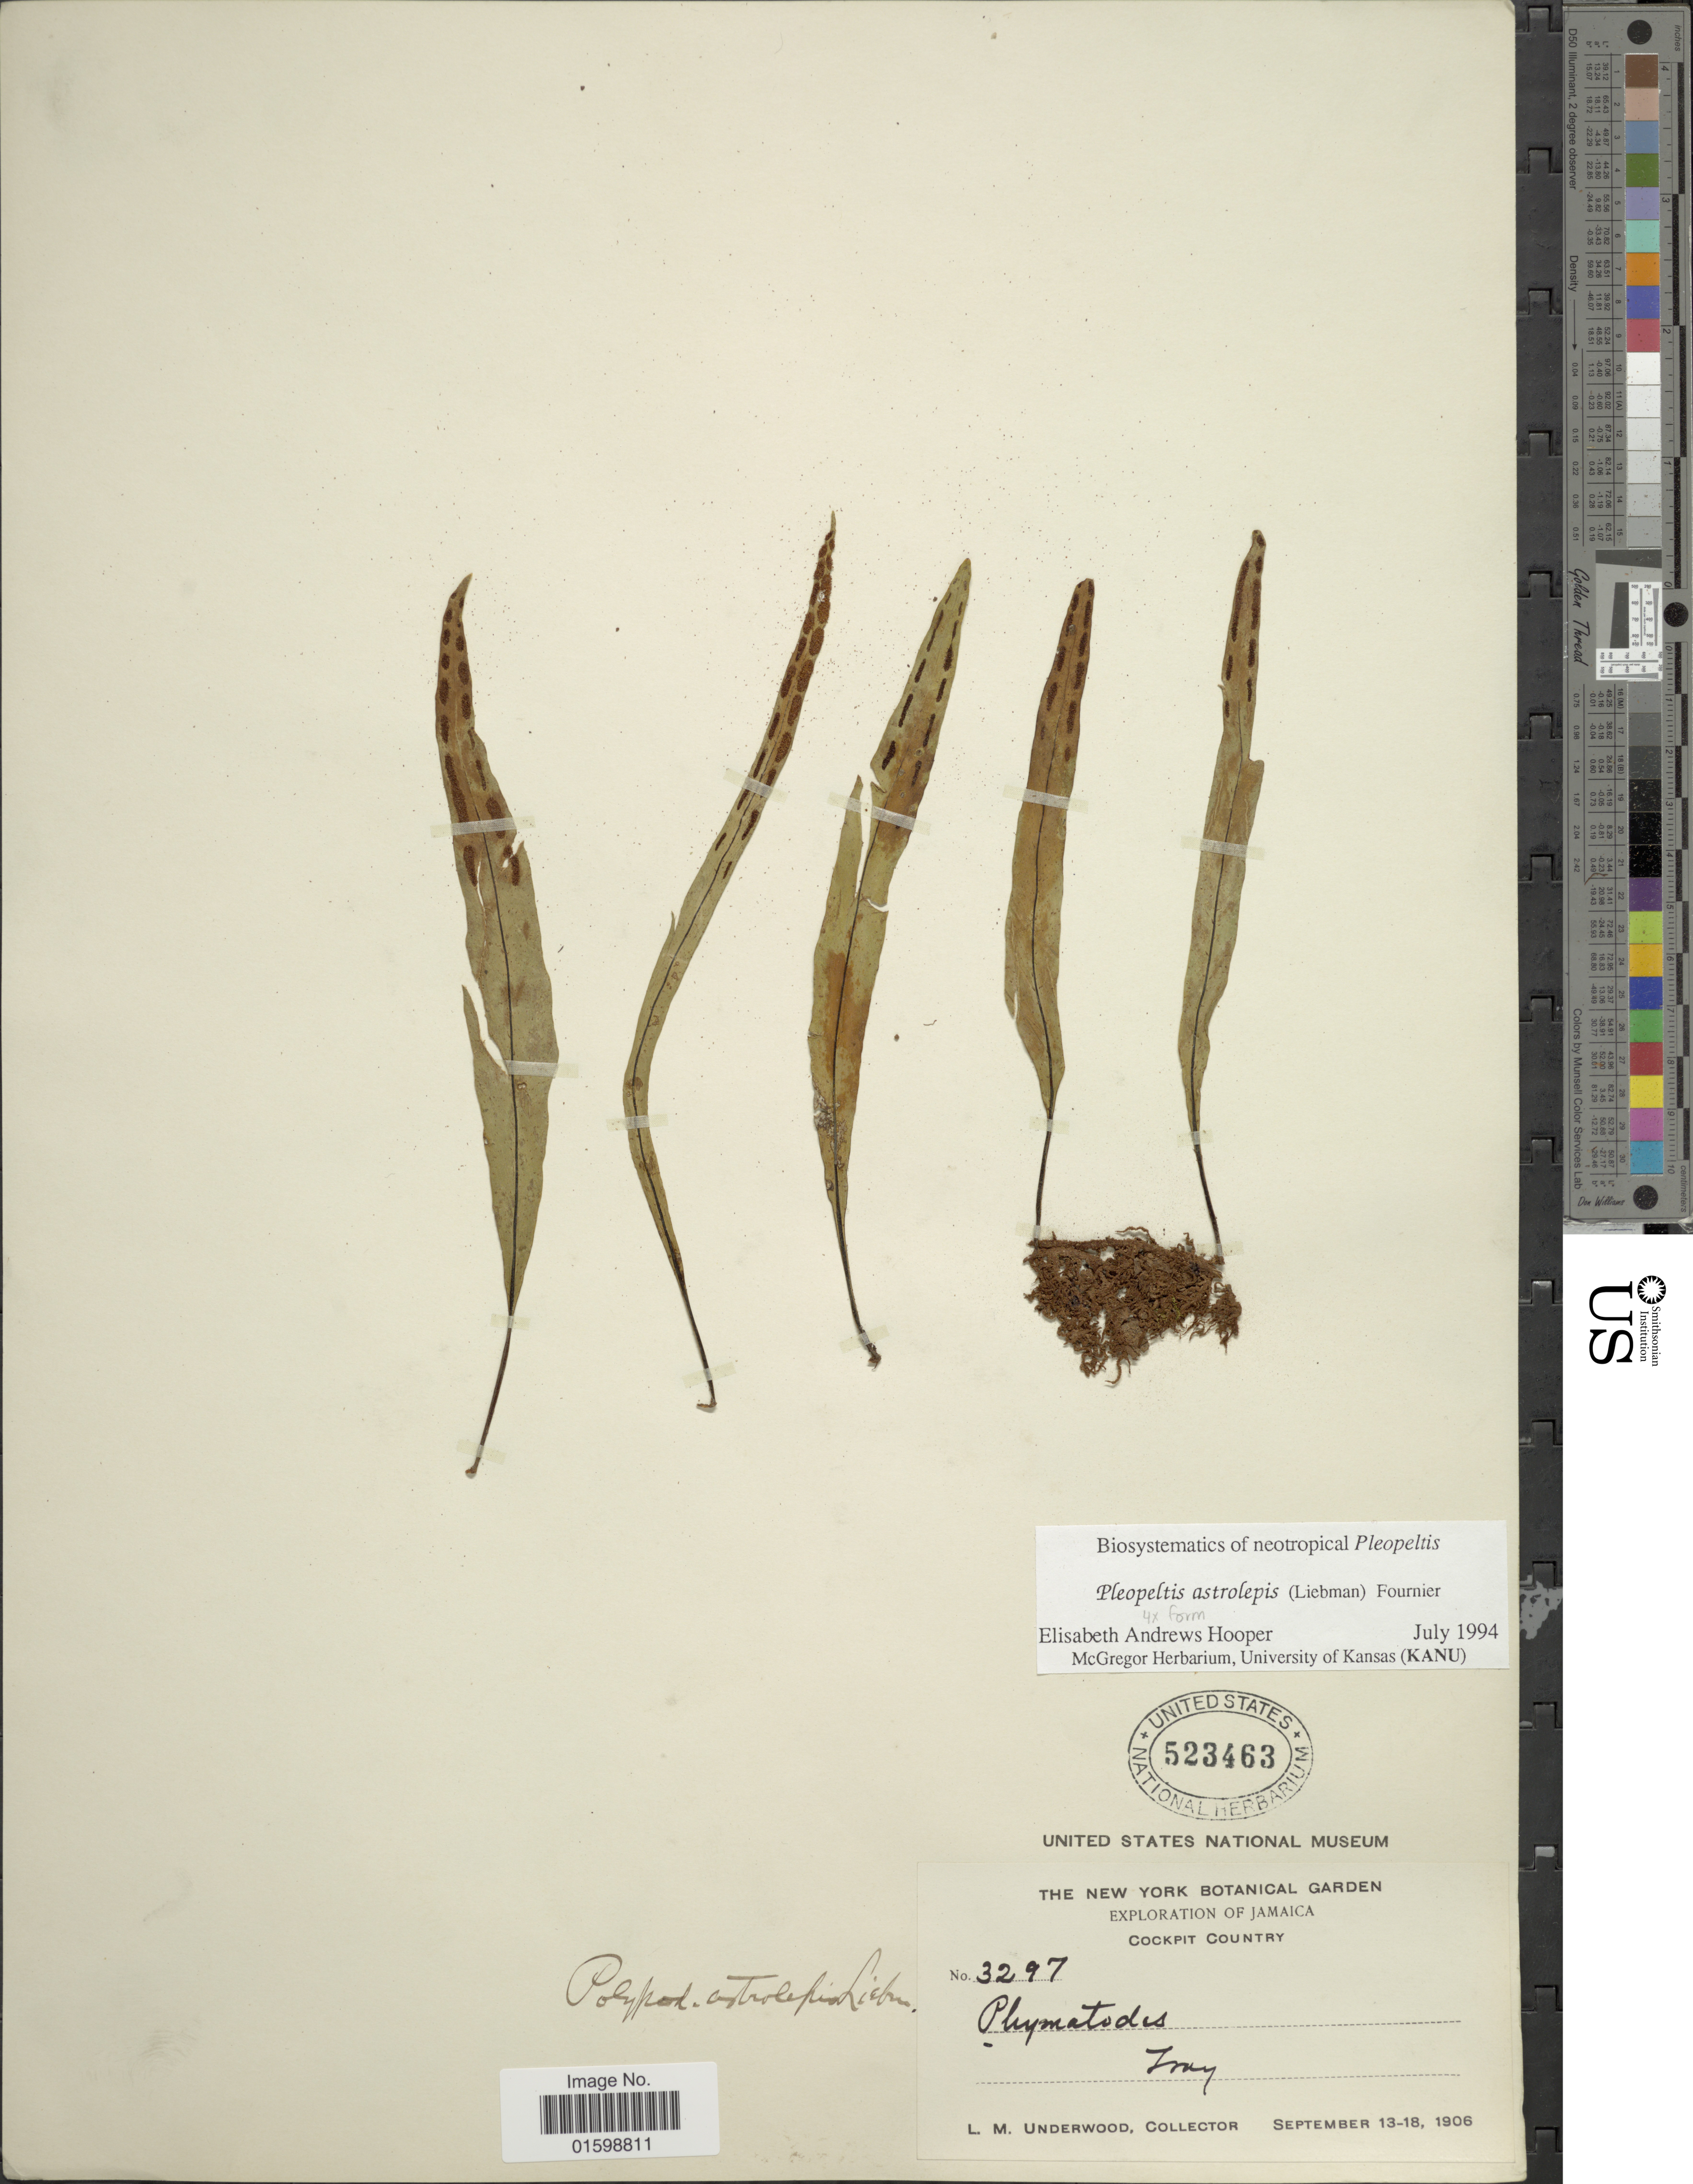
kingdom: Plantae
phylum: Tracheophyta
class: Polypodiopsida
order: Polypodiales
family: Polypodiaceae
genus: Pleopeltis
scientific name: Pleopeltis astrolepis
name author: (Liebm.) E. Fourn.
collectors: L. M. Underwood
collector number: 3297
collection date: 1906-09-13/1906-09-18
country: Jamaica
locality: Cockpit Country, Troy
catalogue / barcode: US 523463